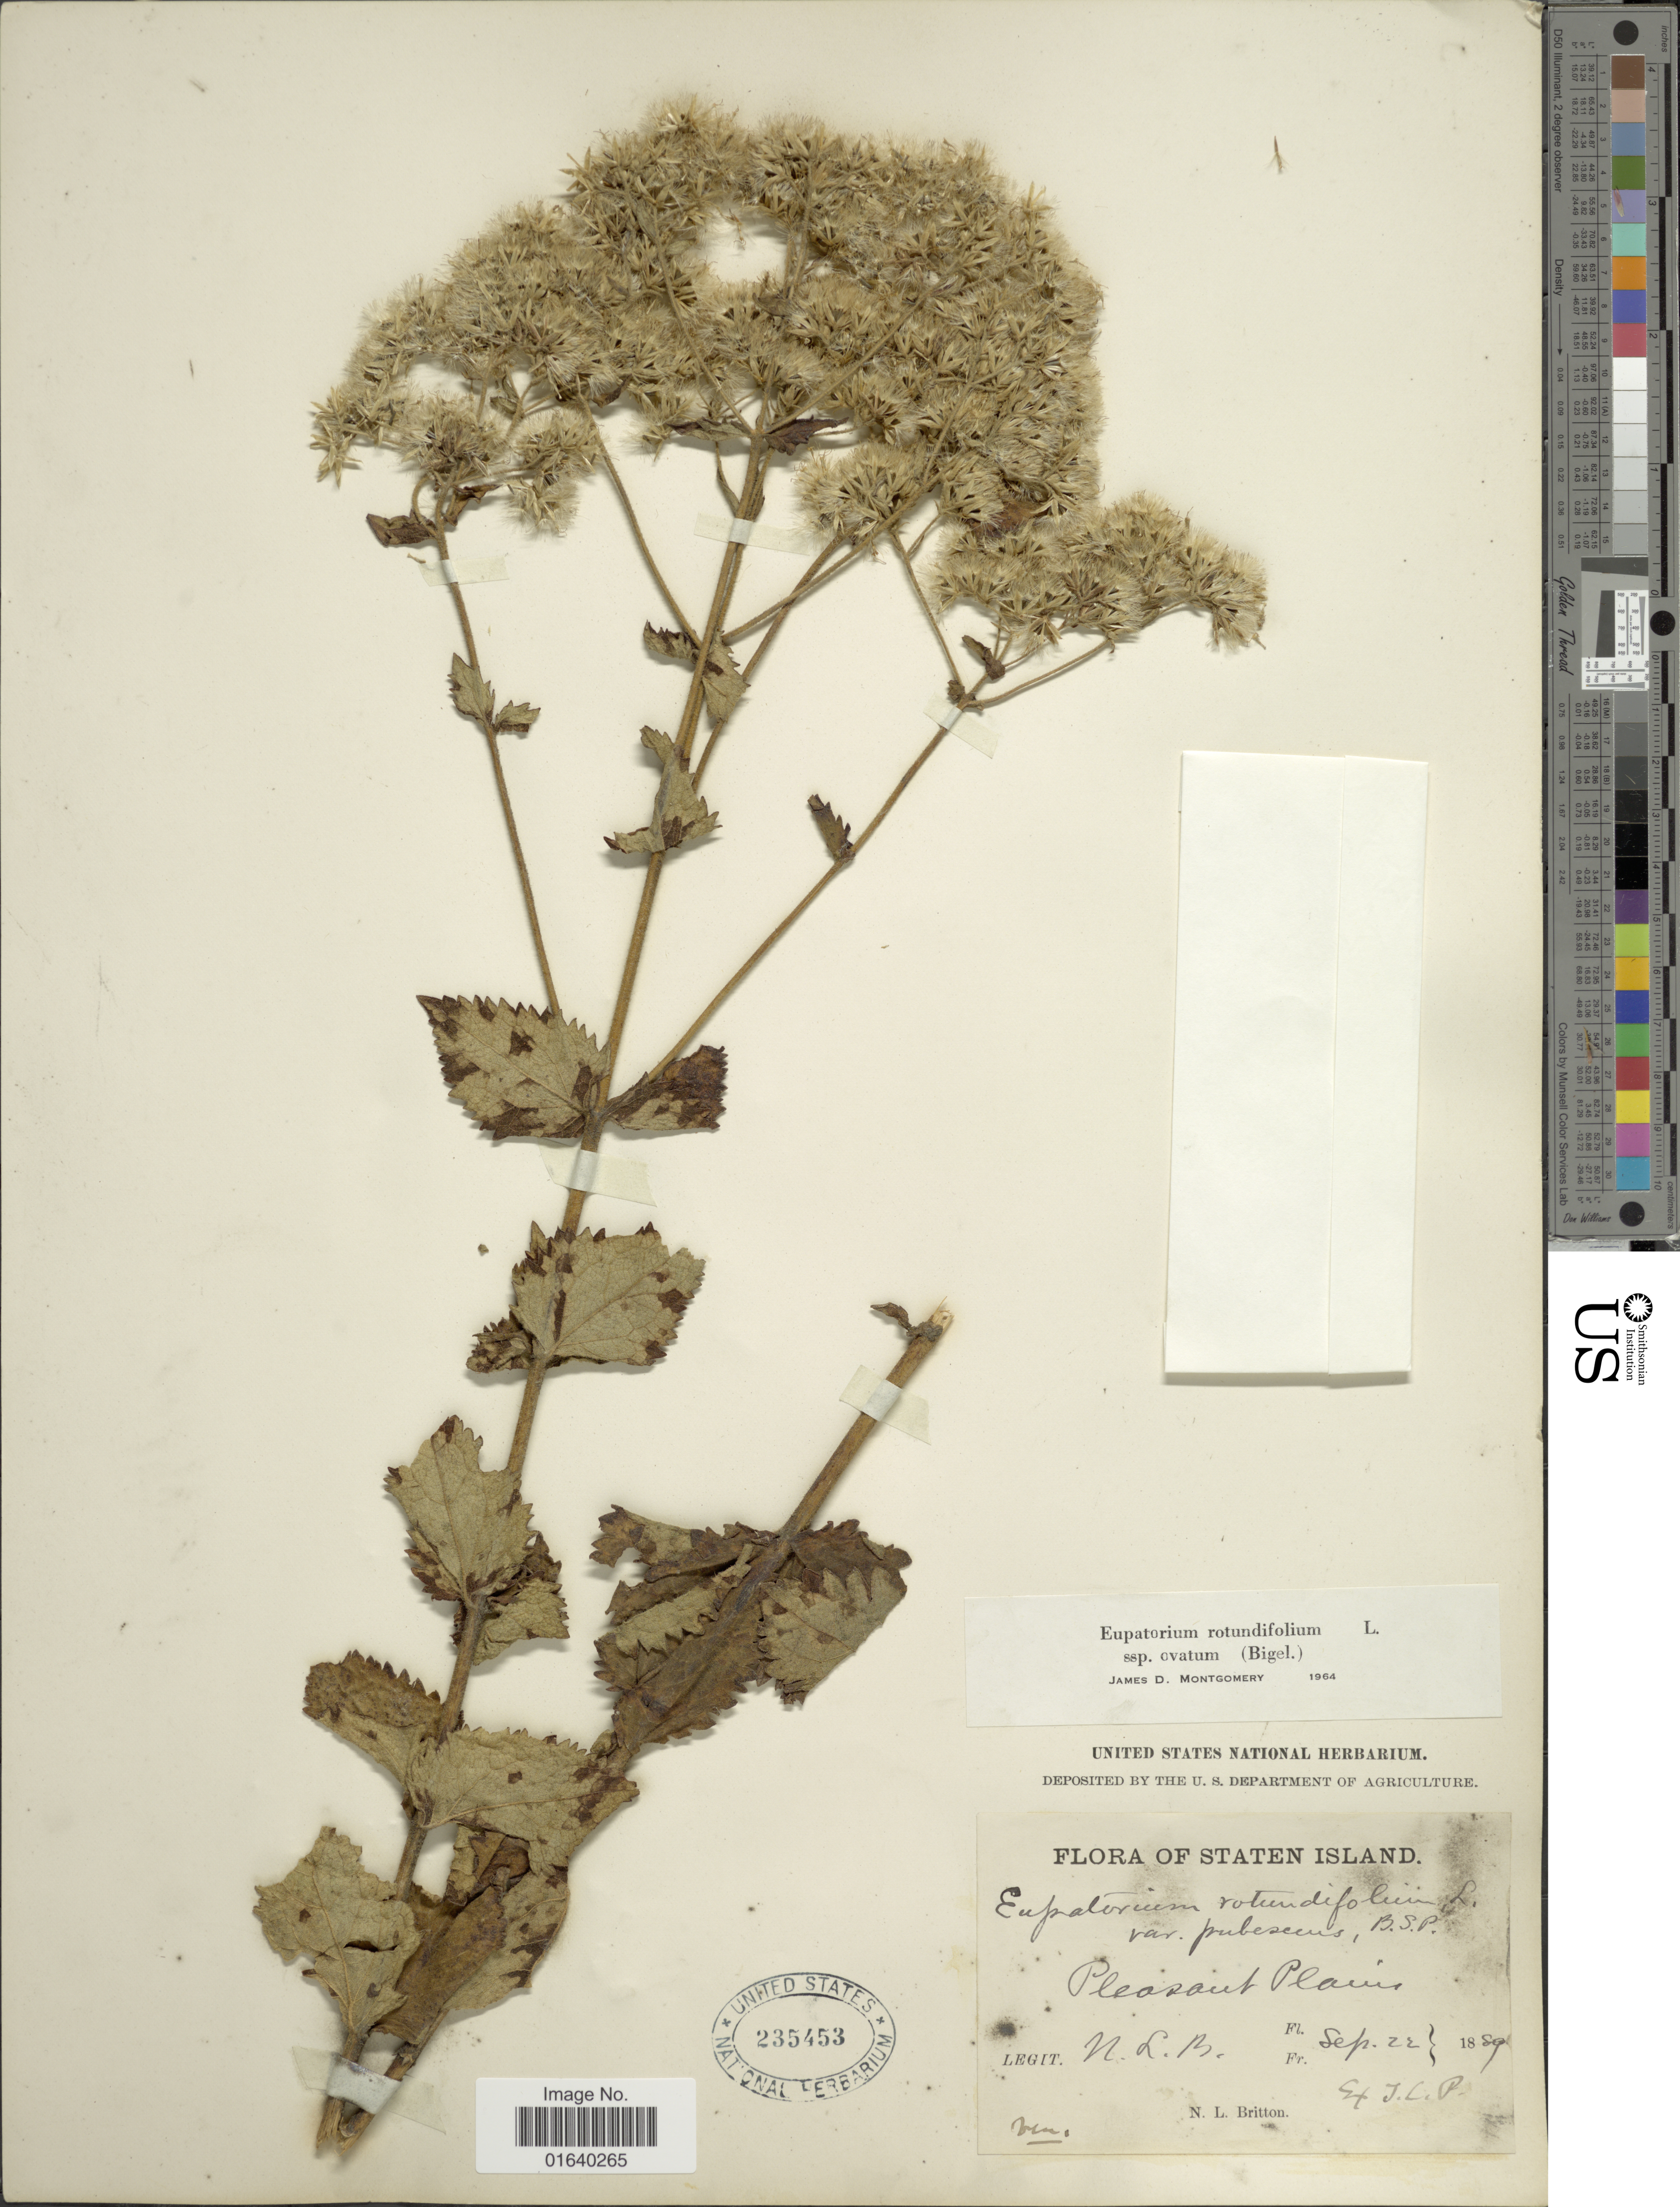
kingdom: Plantae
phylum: Tracheophyta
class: Magnoliopsida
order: Asterales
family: Asteraceae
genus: Eupatorium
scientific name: Eupatorium rotundifolium var. ovatum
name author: (Bigelow) J.D. Montgom. & Fairbrothers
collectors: N. Britton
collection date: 1889-09-22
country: United States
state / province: New York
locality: Staten Island, Pleasant Plains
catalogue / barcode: US 235453